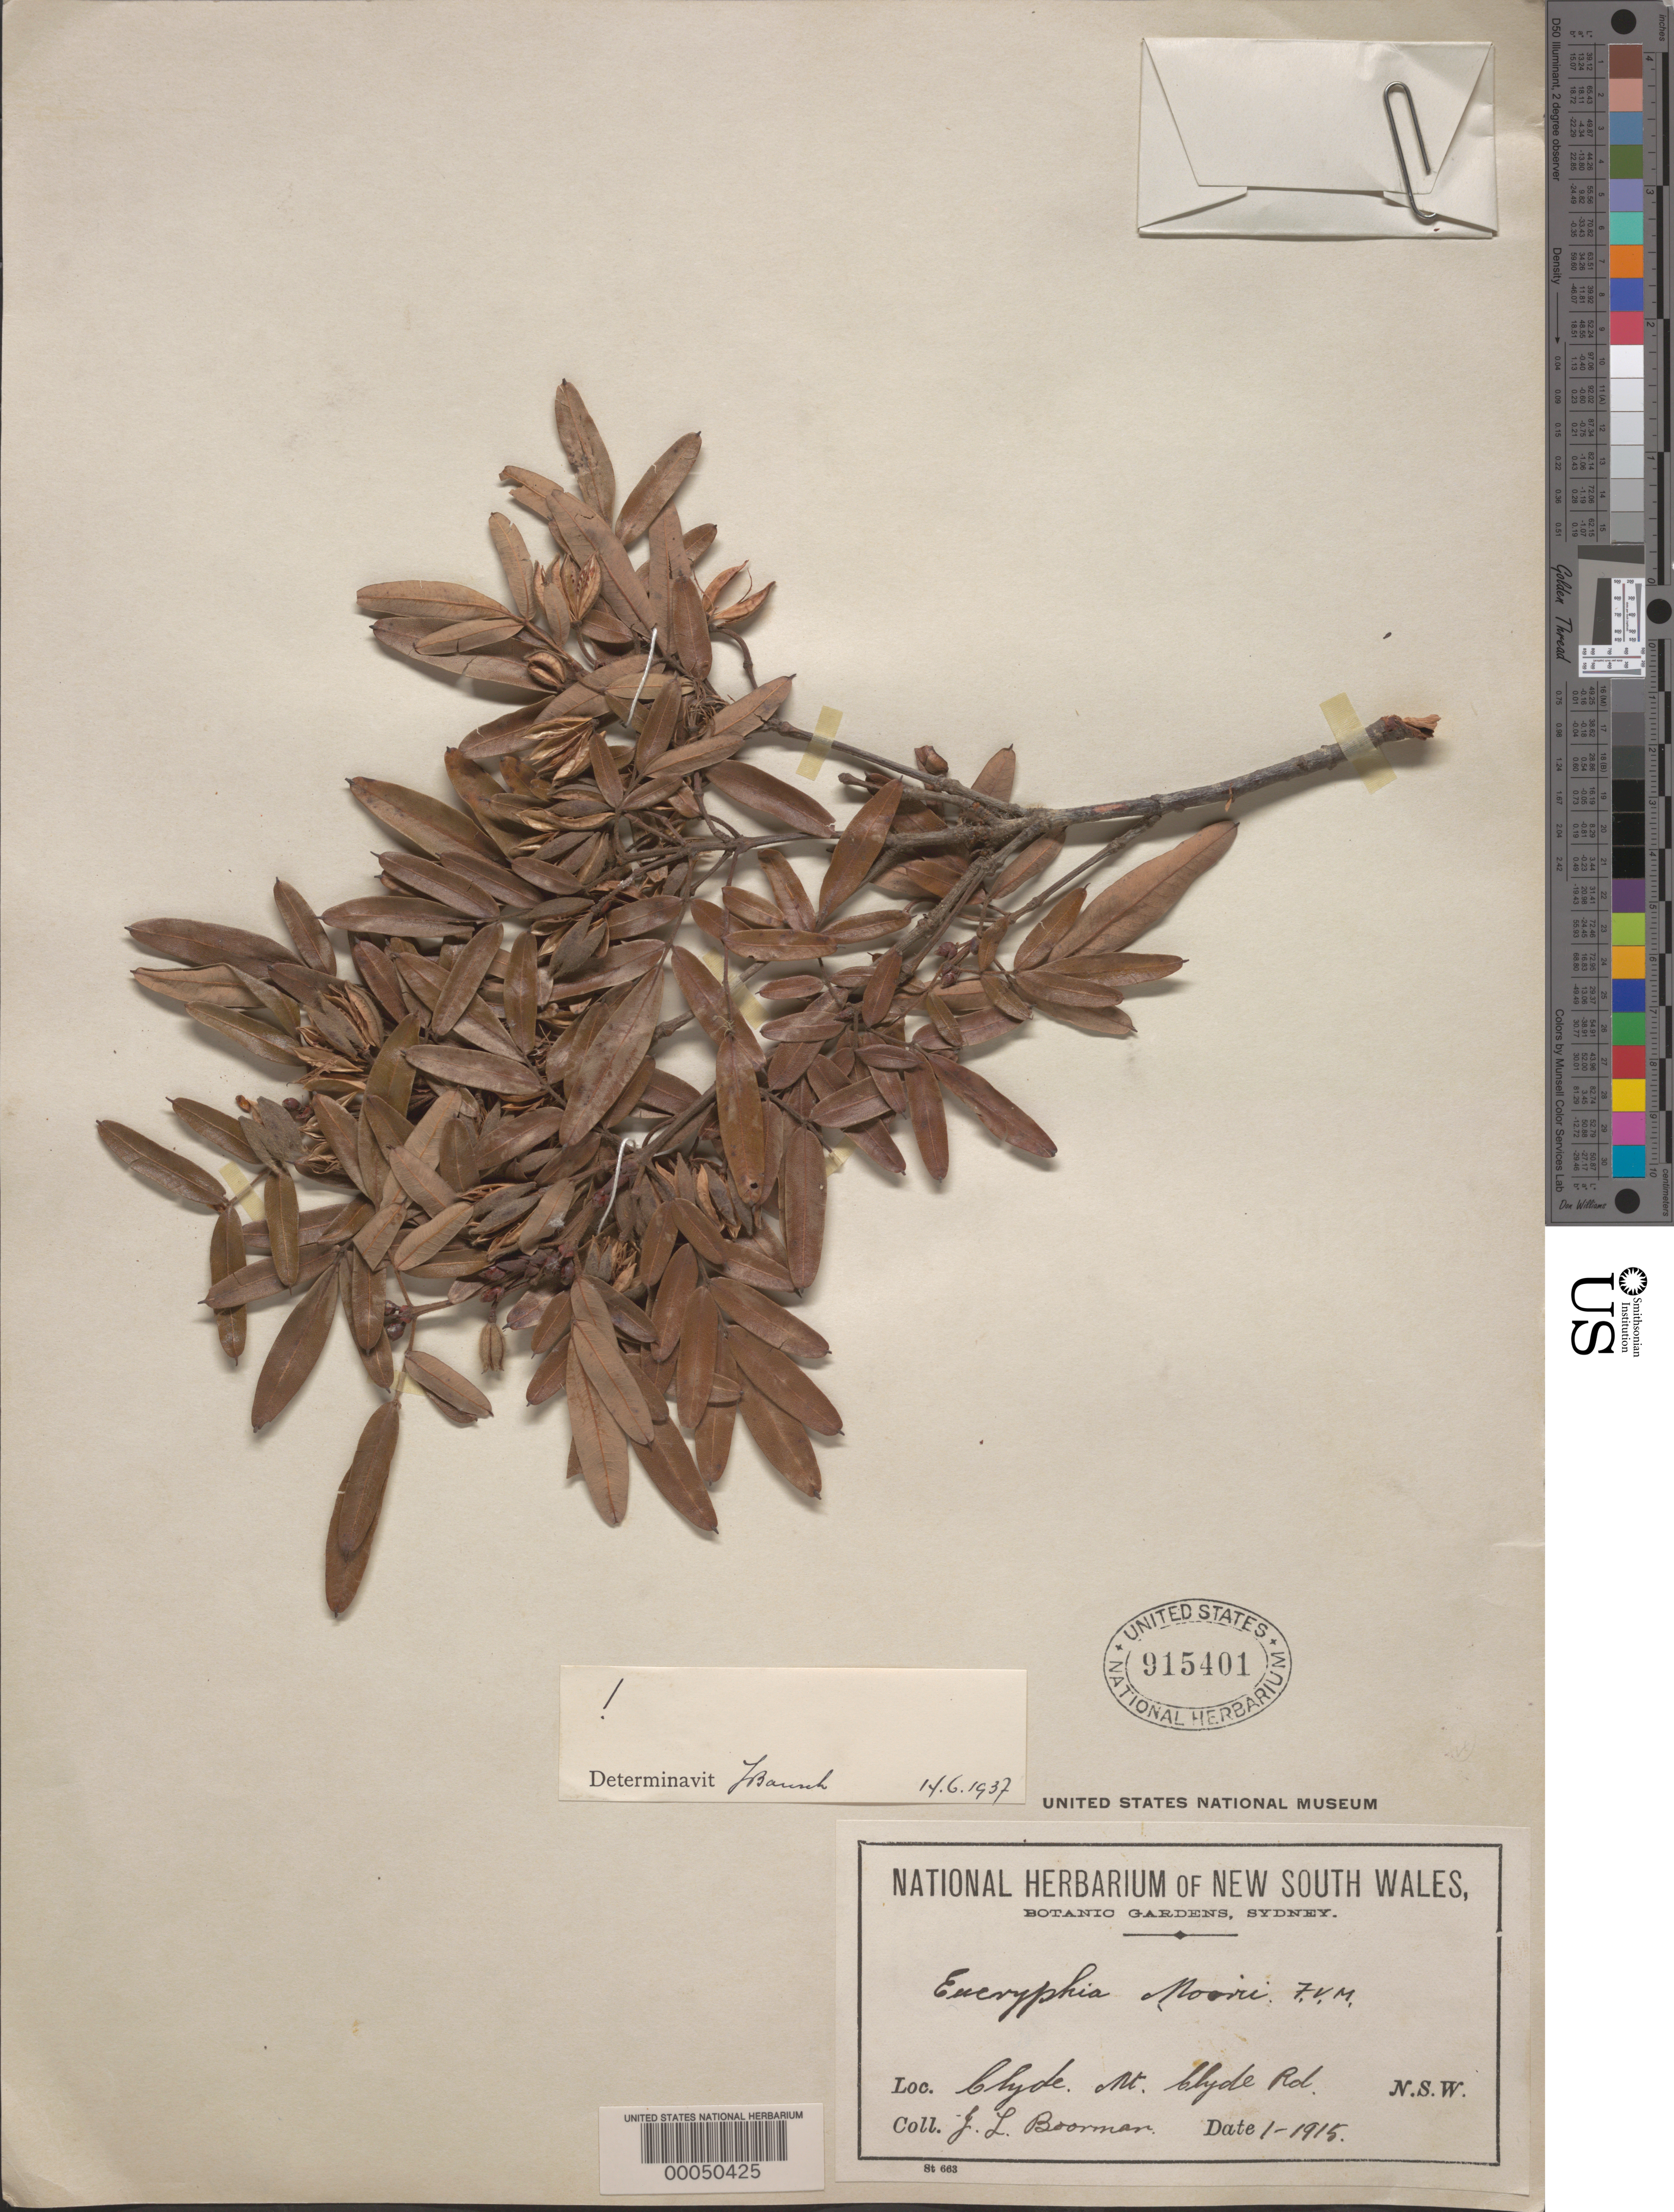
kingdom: Plantae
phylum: Tracheophyta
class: Magnoliopsida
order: Oxalidales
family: Cunoniaceae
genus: Eucryphia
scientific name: Eucryphia moorei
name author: F. Muell.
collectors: J. Boorman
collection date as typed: Jan 1915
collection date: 1915-01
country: Australia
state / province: New South Wales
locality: Clyde mt., clyde rd.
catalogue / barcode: US 915401